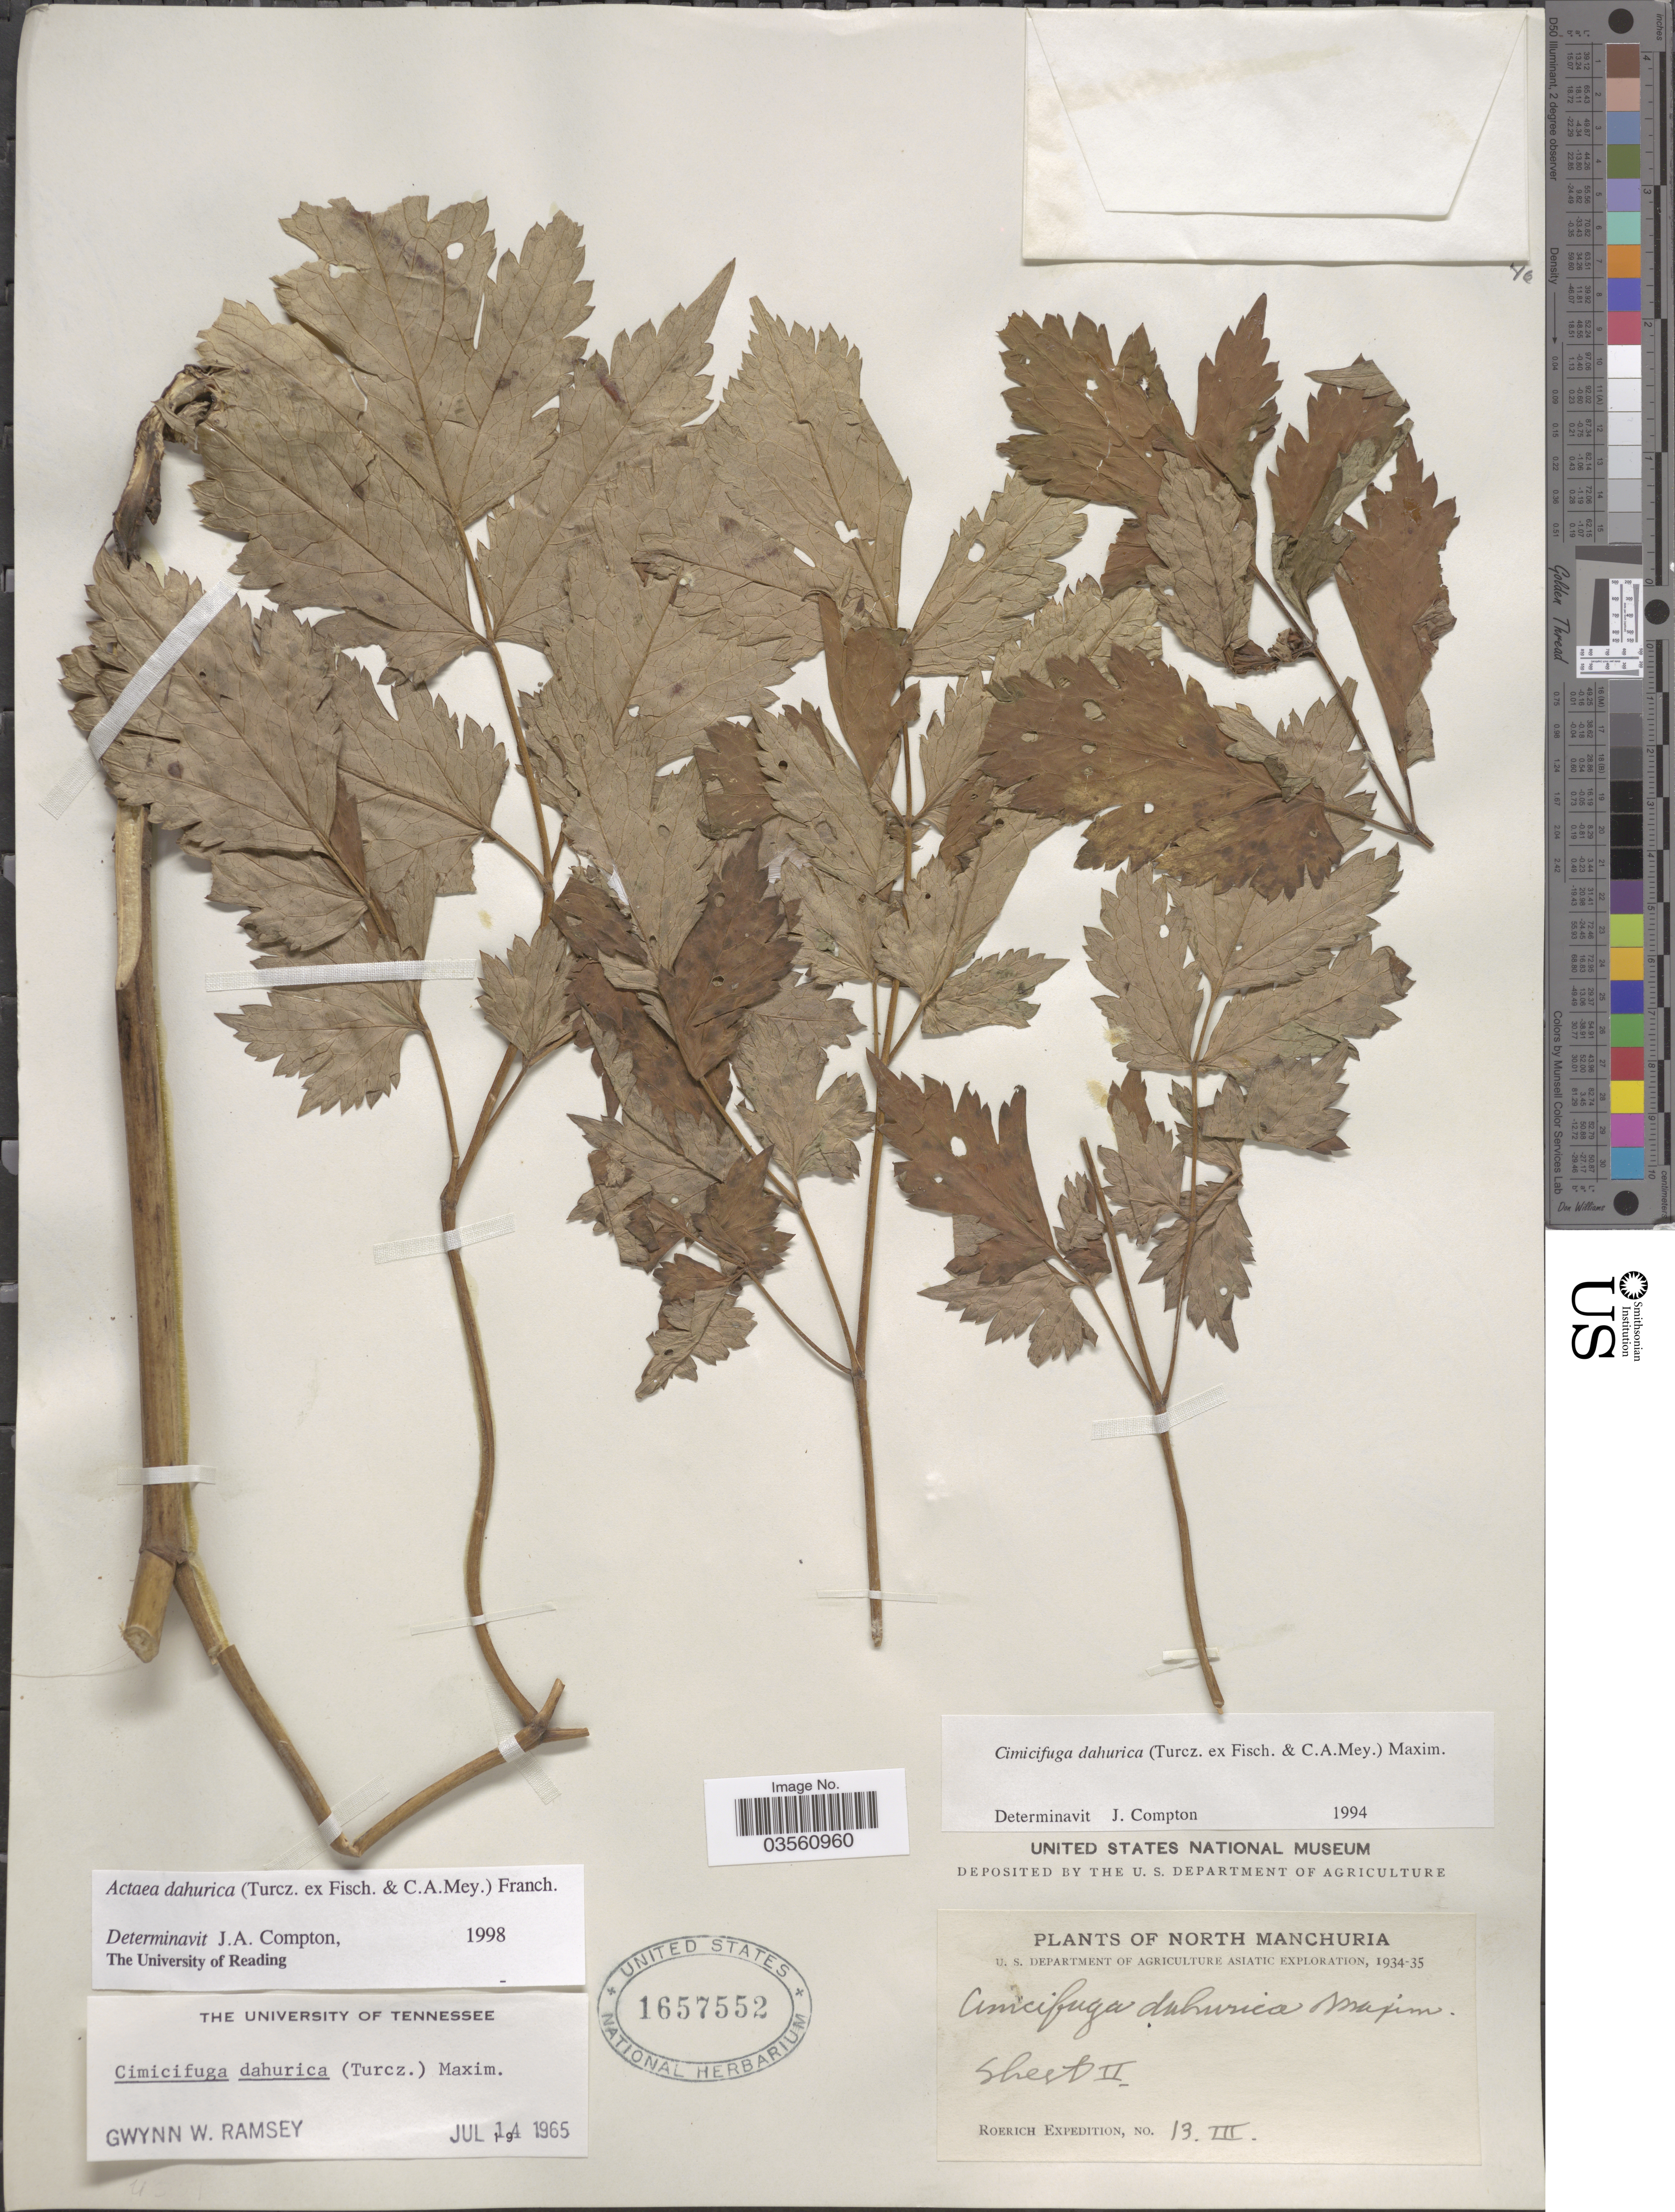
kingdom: Plantae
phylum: Tracheophyta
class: Magnoliopsida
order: Ranunculales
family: Ranunculaceae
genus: Actaea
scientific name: Actaea dahurica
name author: (Turcz. ex Fisch. & C.A. Mey.) Franch.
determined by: Compton, J. A.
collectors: Roerich Expedition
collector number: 13III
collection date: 1934/1935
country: China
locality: North Manchuria.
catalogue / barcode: US 1657552